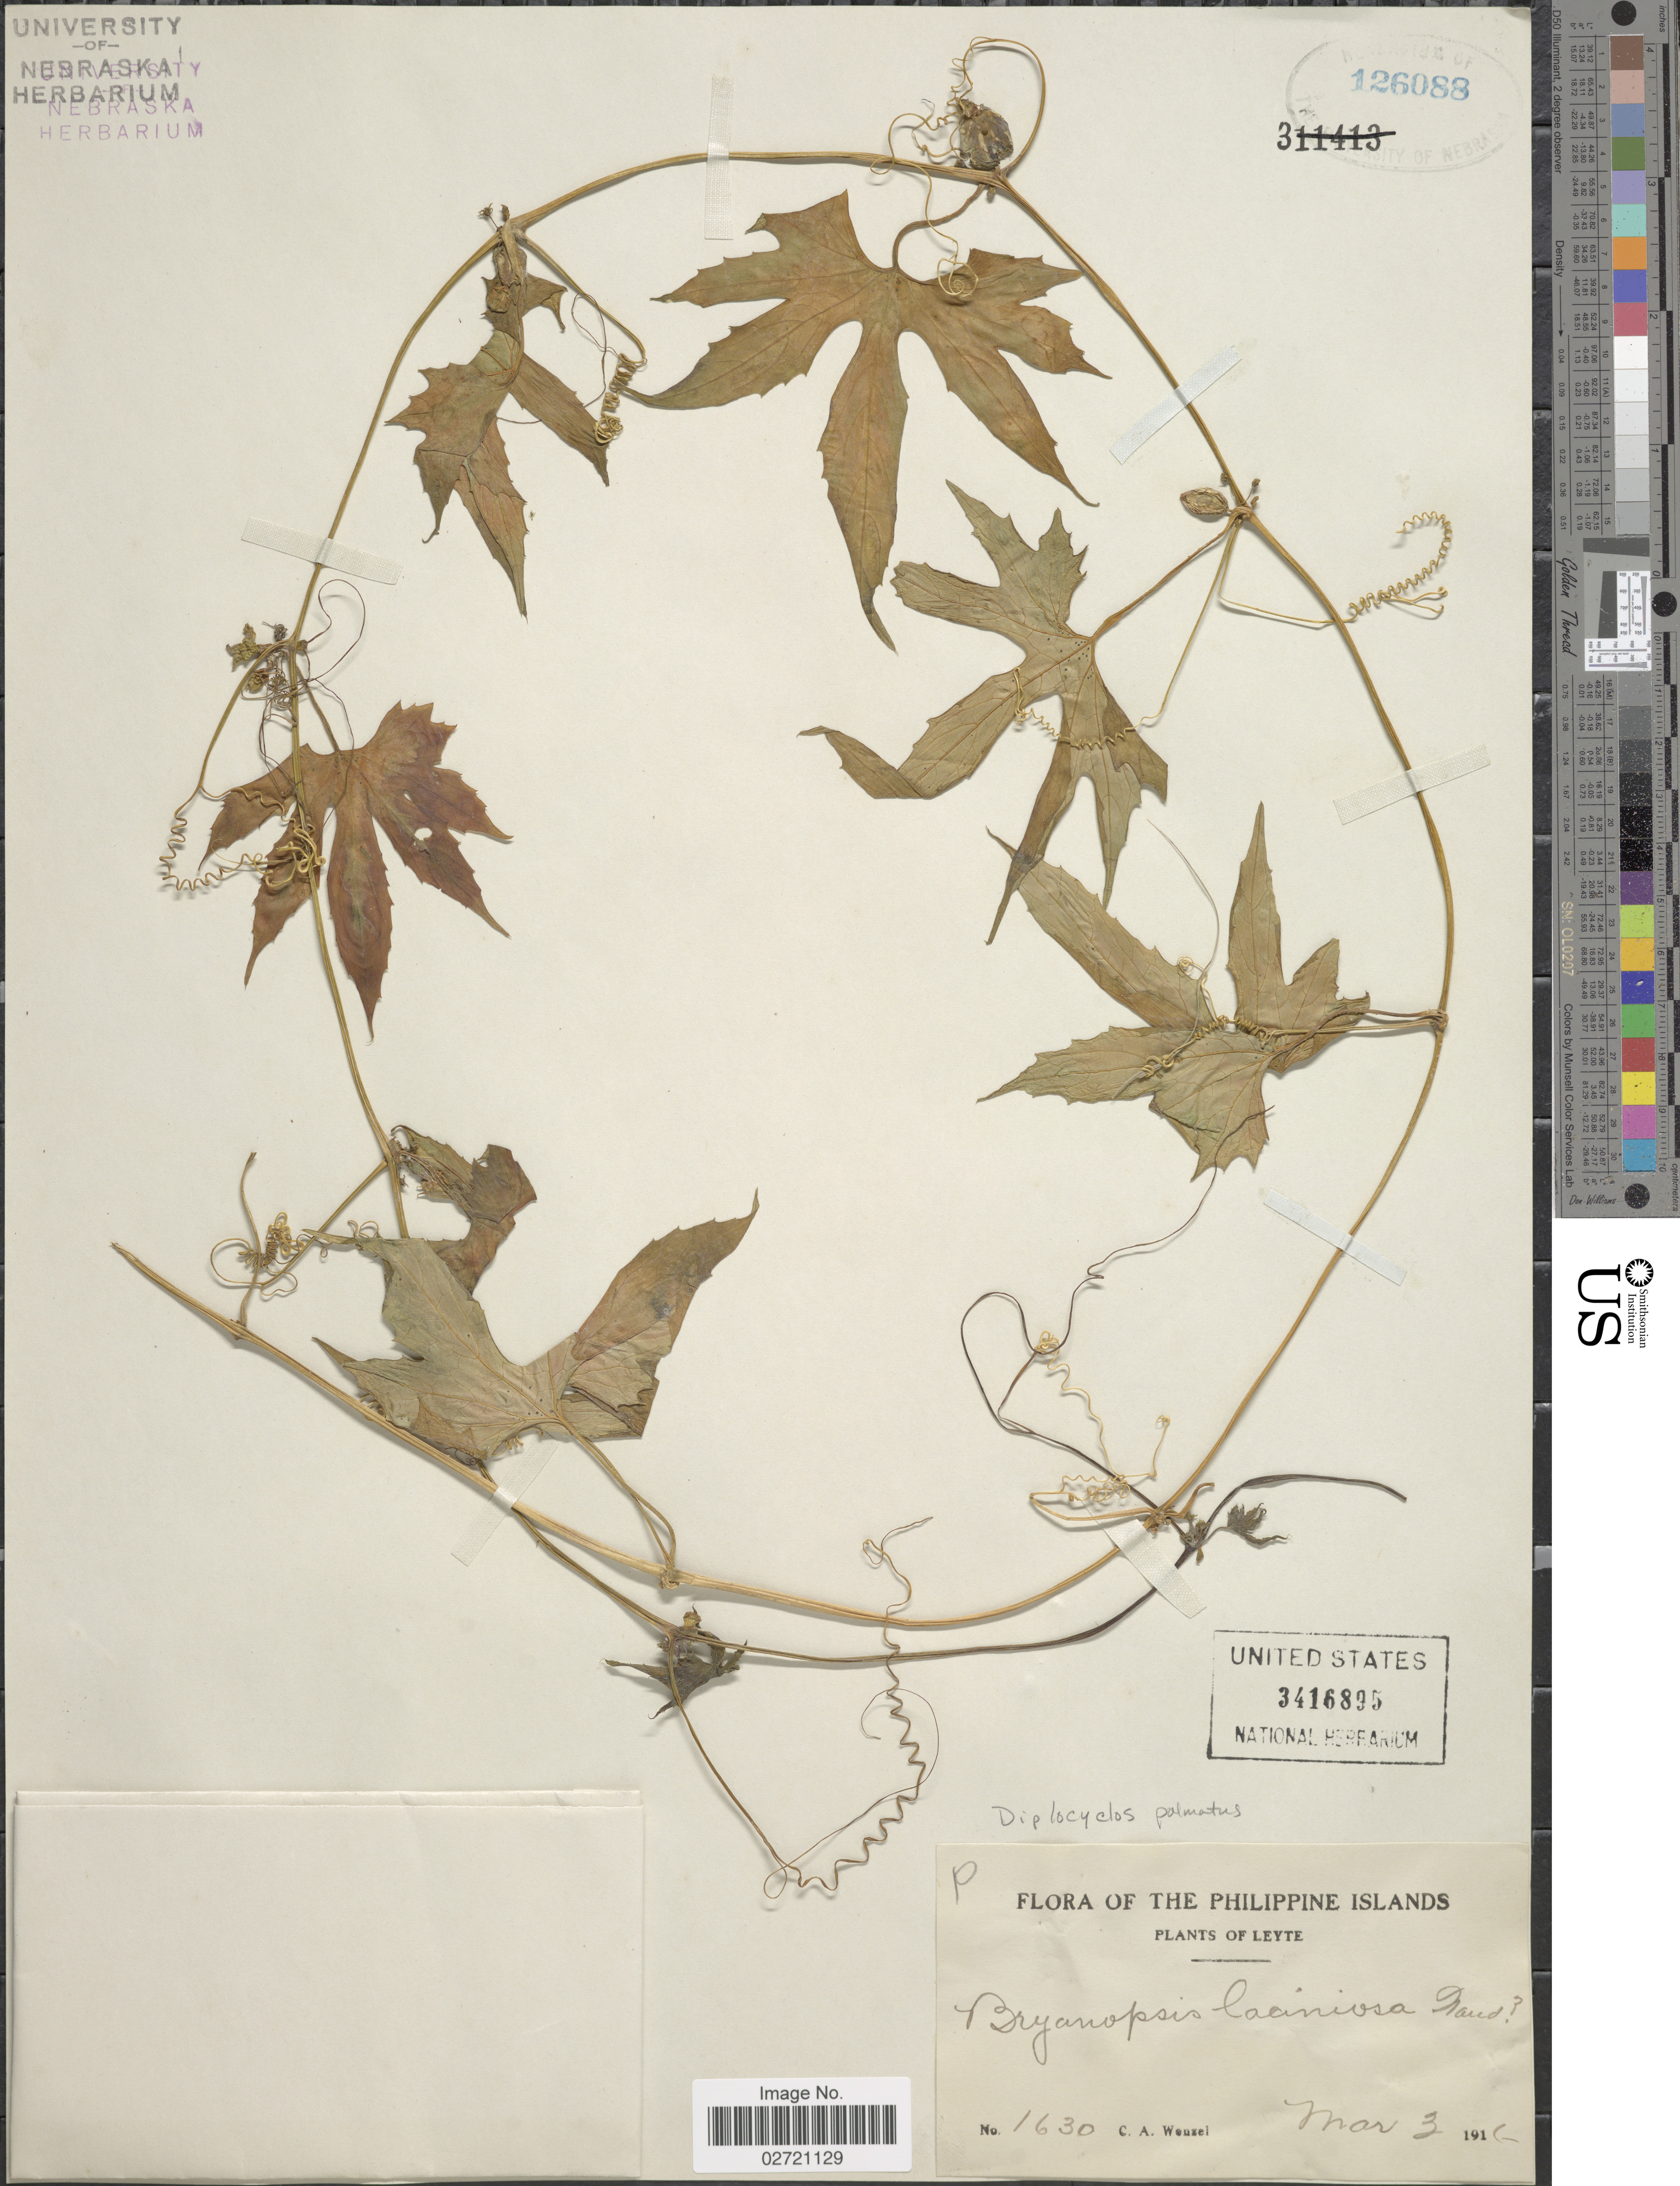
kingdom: Plantae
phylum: Tracheophyta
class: Magnoliopsida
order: Cucurbitales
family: Cucurbitaceae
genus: Diplocyclos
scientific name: Diplocyclos palmatus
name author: (L.) C. Jeffrey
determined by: Strong, Mark T., (BOT), Smithsonian Institution - National Museum of Natural History (UNITED STATES)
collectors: C. Wenzel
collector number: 1630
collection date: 1916-03-03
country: Philippines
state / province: Eastern Visayas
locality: Leyte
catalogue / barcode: US 3416895